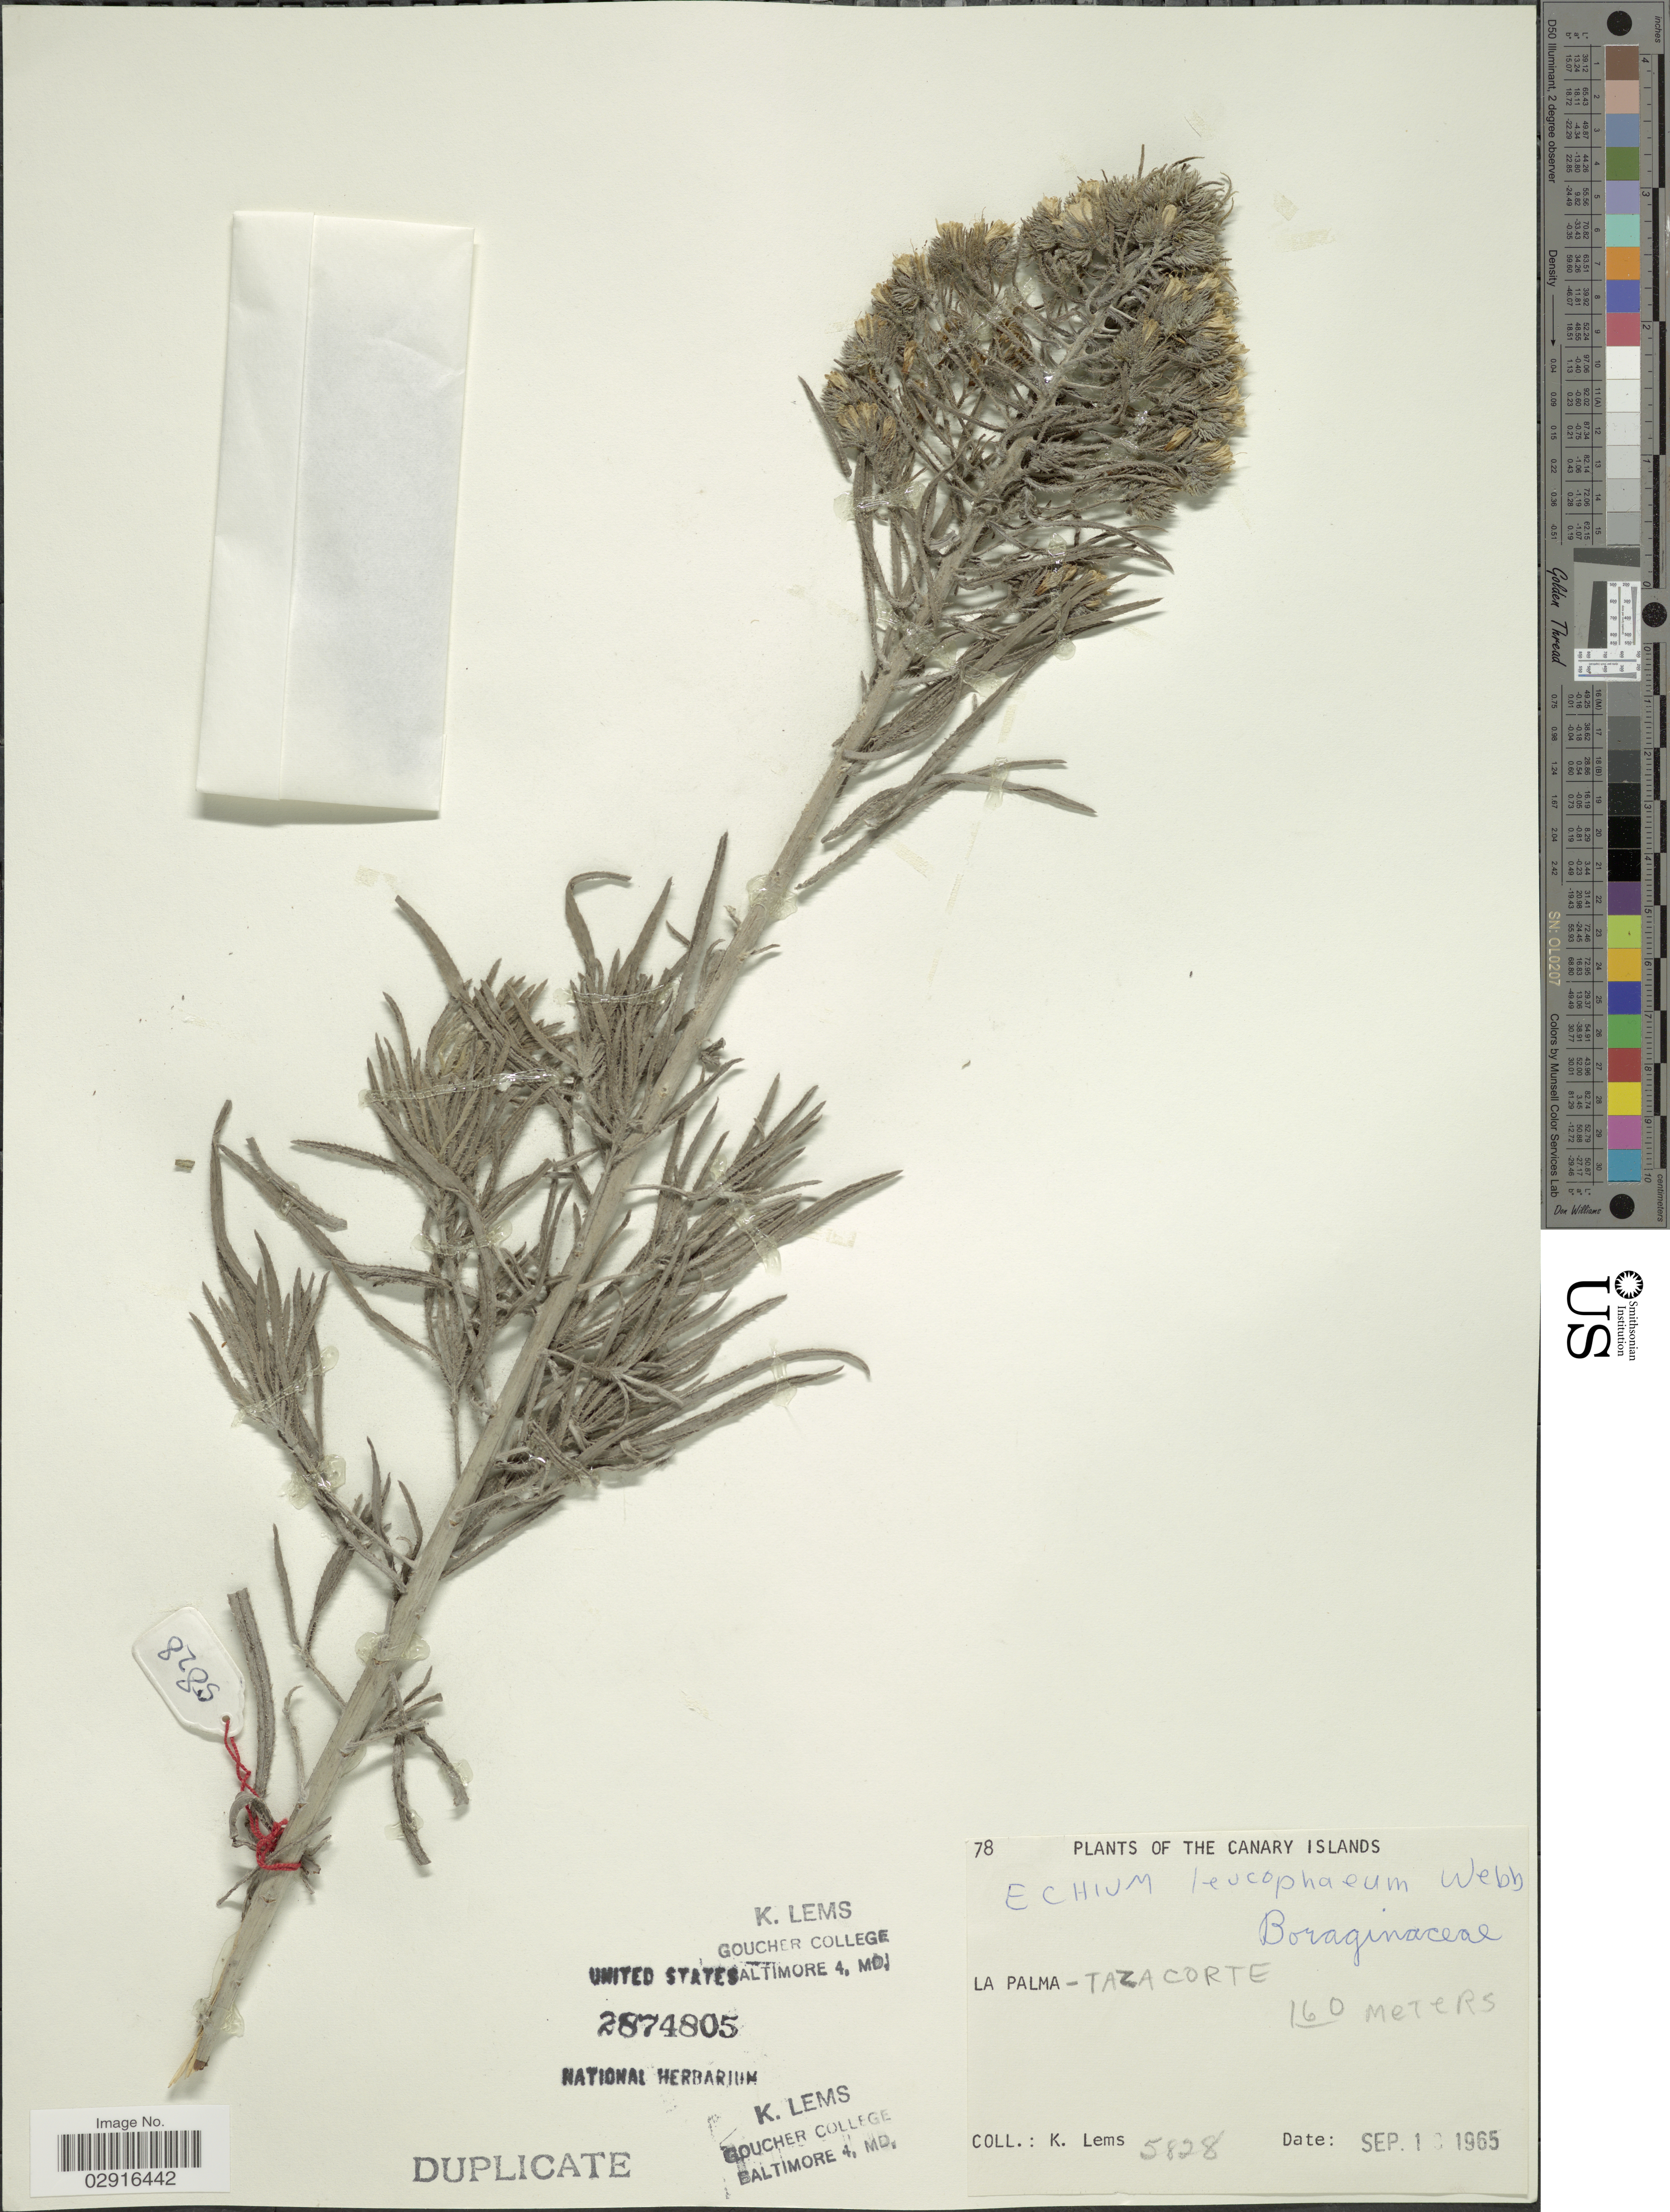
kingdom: Plantae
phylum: Tracheophyta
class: Magnoliopsida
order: Boraginales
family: Boraginaceae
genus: Echium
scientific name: Echium leucophaeum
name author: D.A. Webb ex Sprague & Hutch.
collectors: K. Lems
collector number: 5828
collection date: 1965-09-10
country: Spain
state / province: Canarias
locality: Canary Islands. La Palma - Tazacorte.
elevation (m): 160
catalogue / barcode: US 2874805